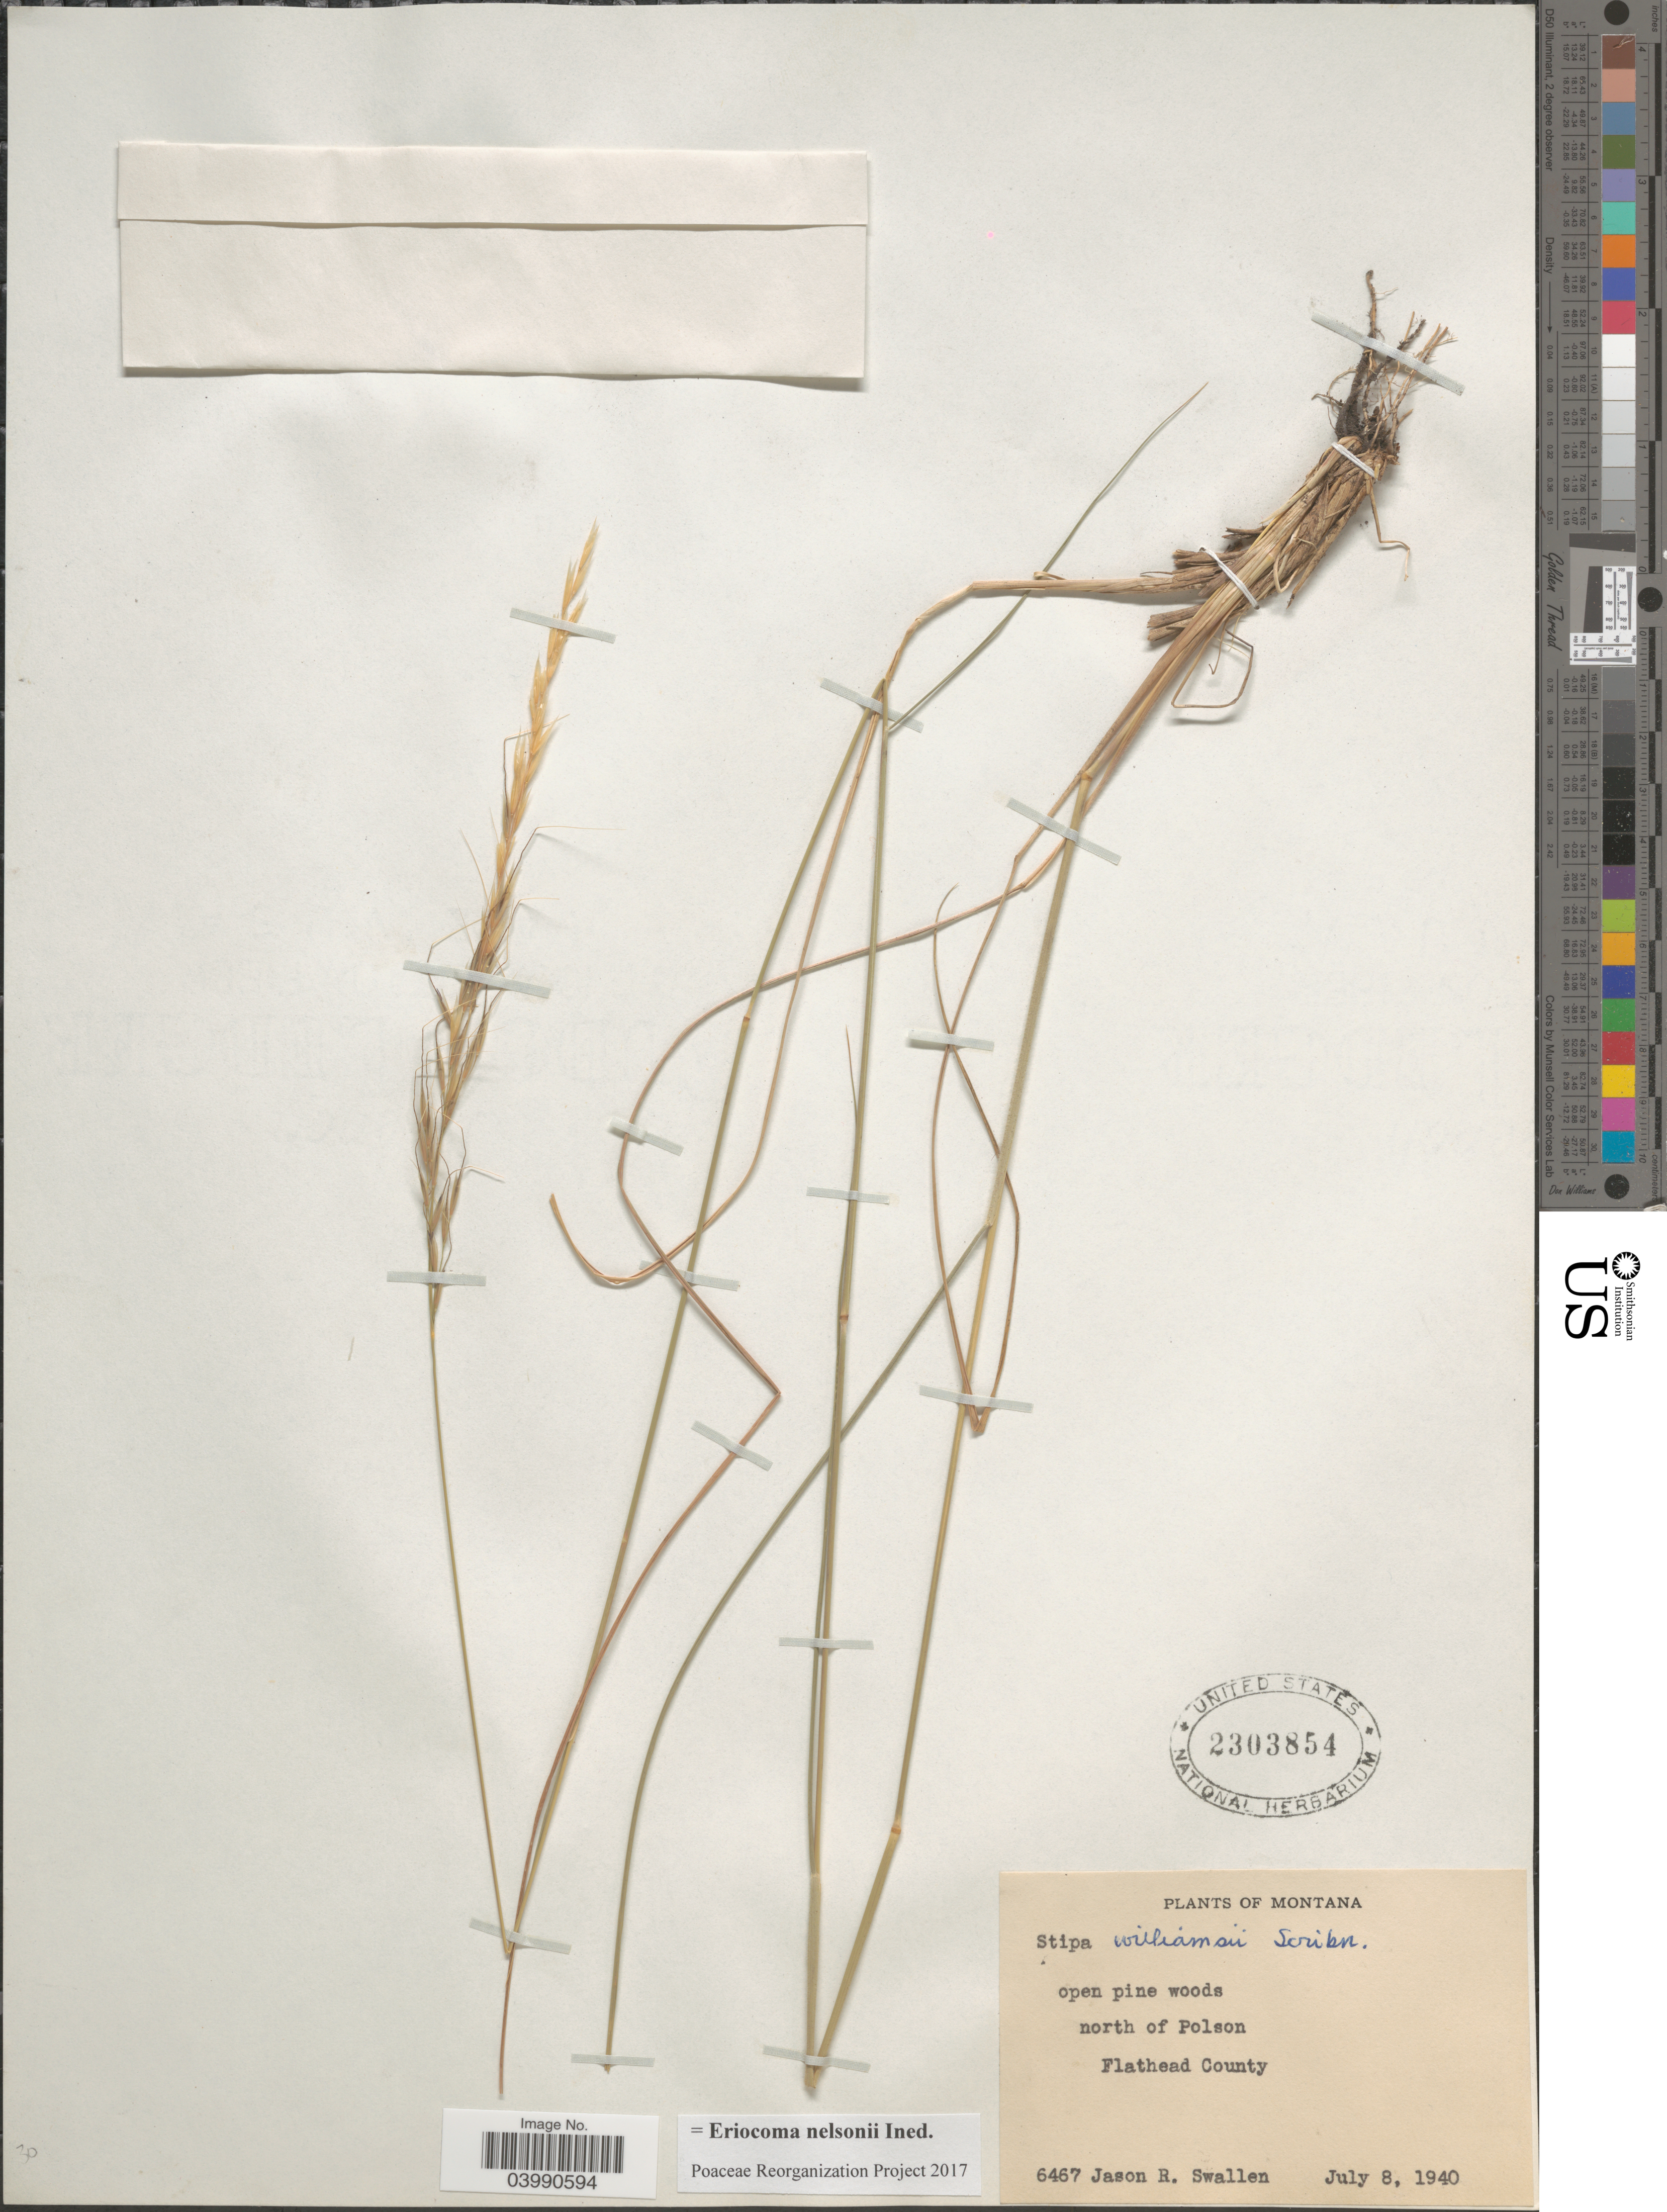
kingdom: Plantae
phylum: Tracheophyta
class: Liliopsida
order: Poales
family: Poaceae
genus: Eriocoma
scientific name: Eriocoma nelsonii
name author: (Scribn.) Romasch.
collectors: J. R. Swallen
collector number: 6467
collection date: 1940-07-08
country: United States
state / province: Montana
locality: North of Polson. Flathead County.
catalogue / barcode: US 2303854